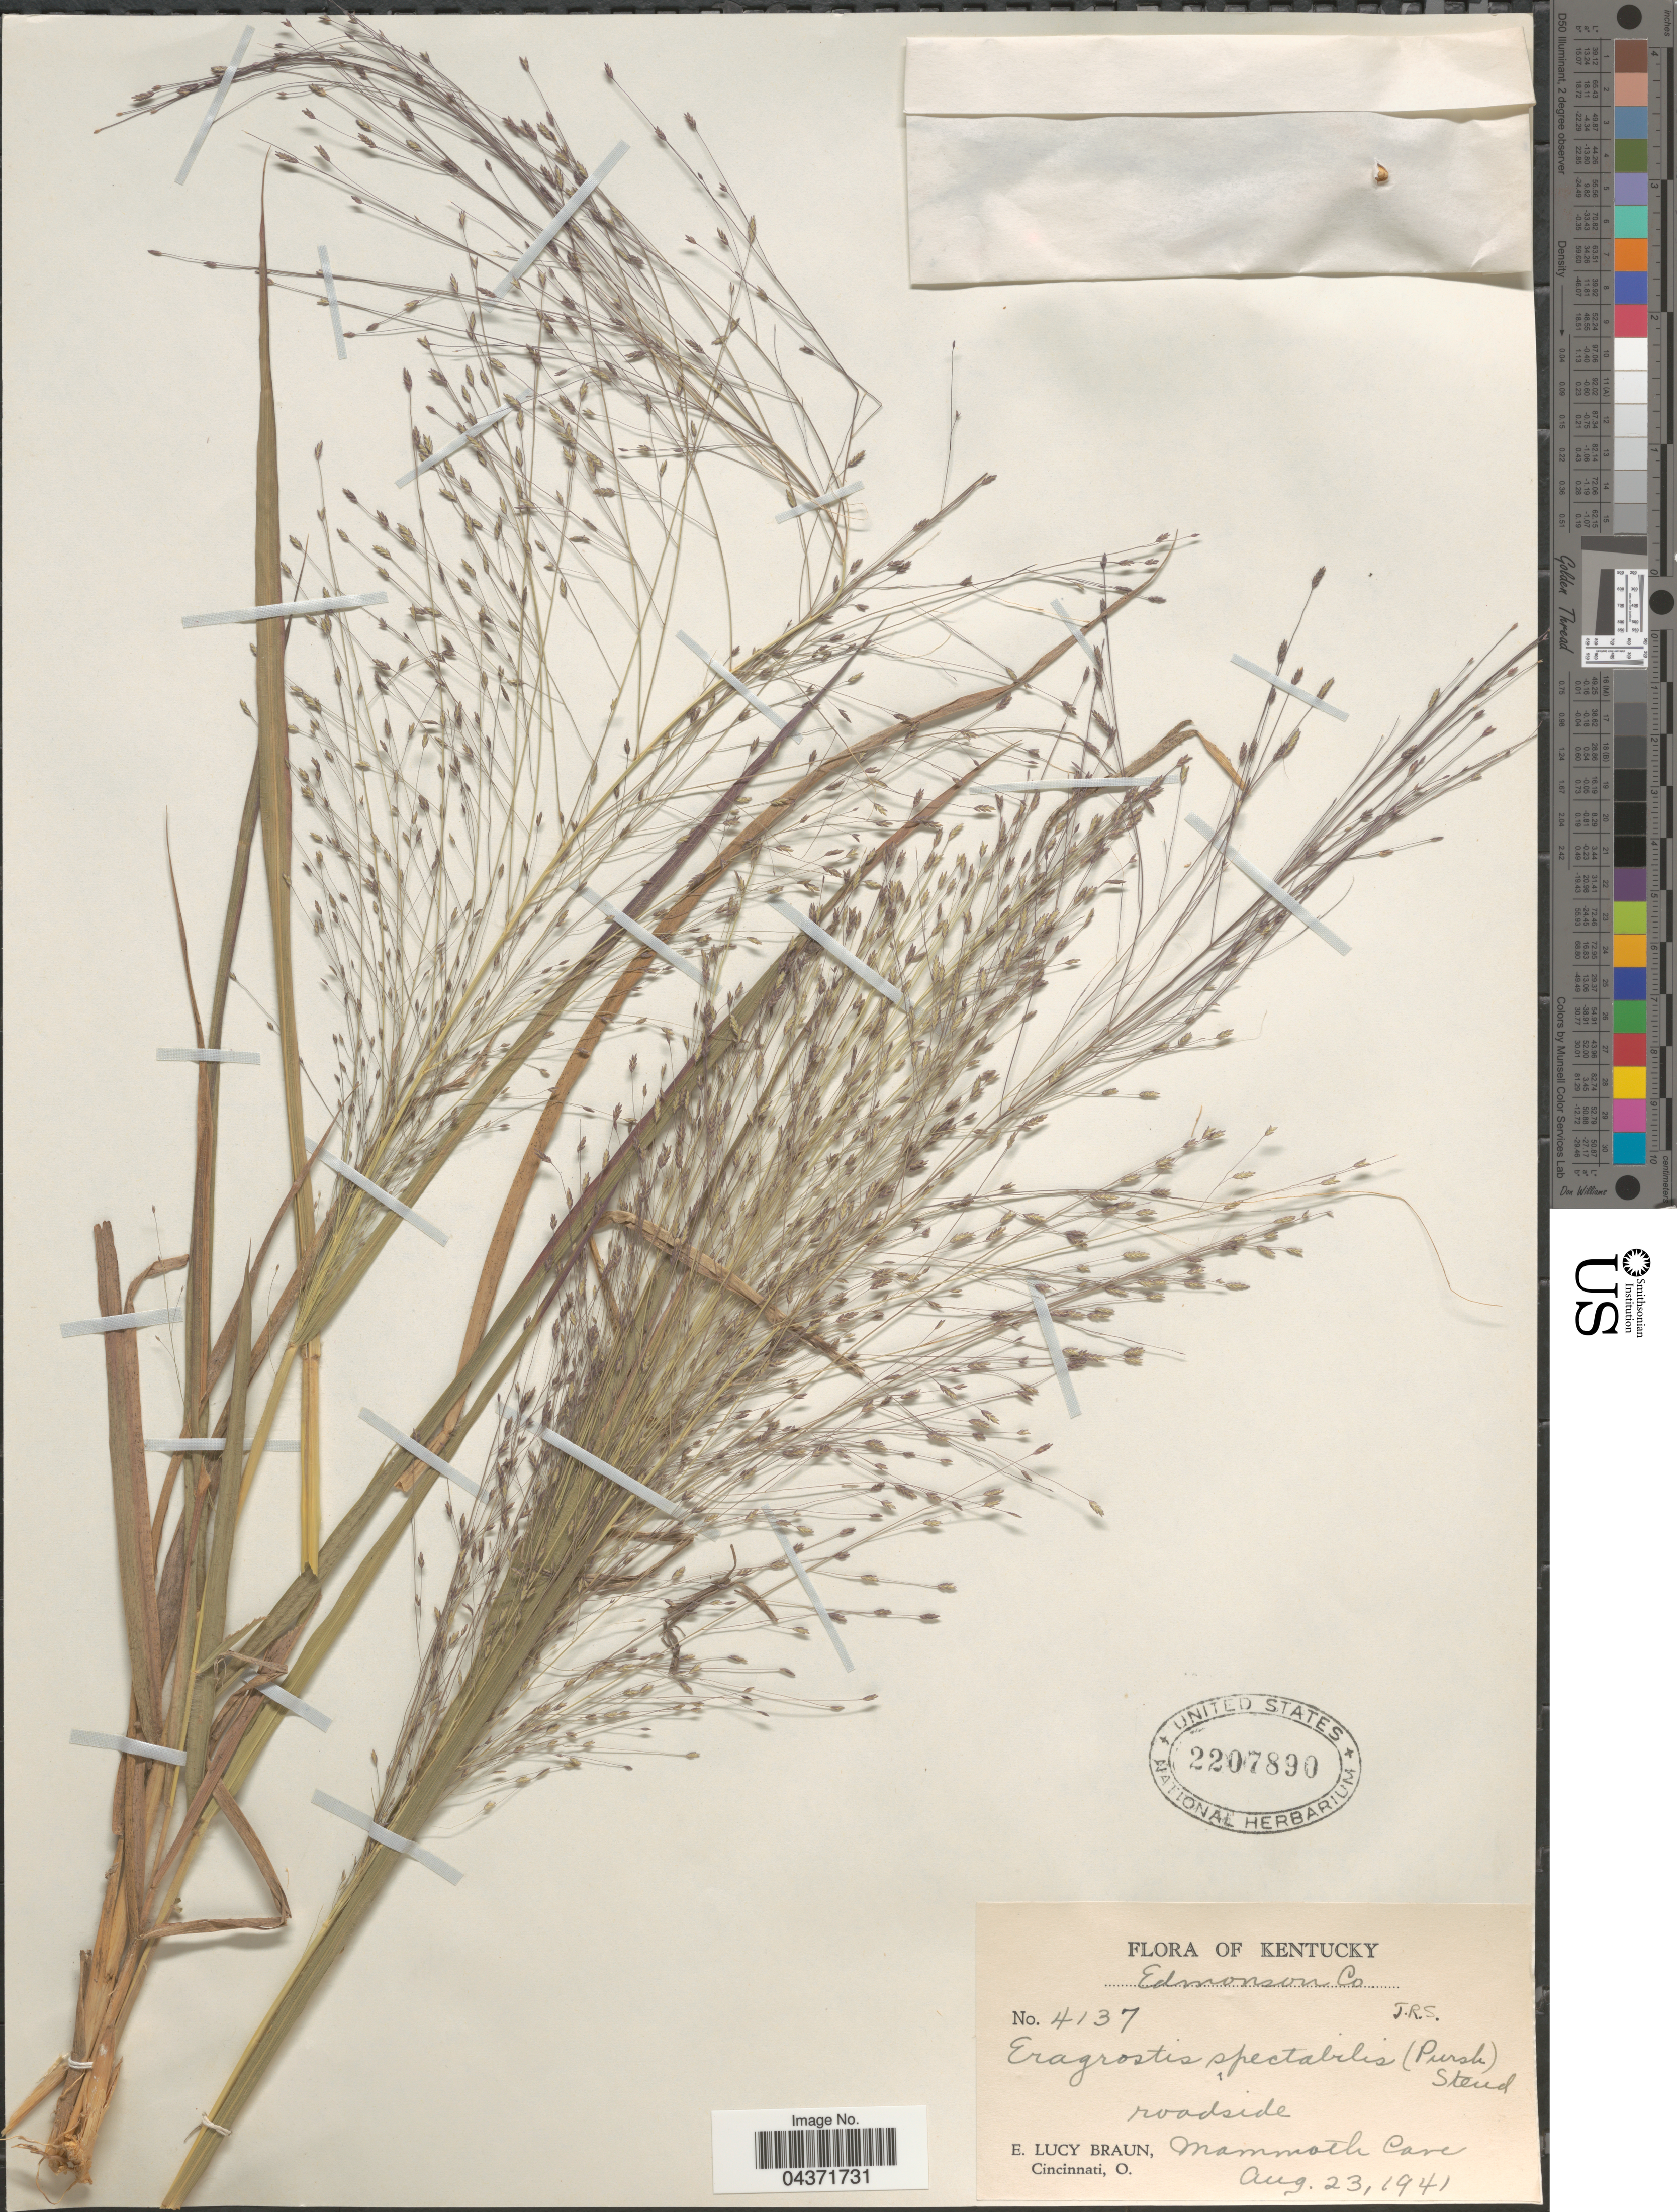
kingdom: Plantae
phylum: Tracheophyta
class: Liliopsida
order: Poales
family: Poaceae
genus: Eragrostis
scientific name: Eragrostis spectabilis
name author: (Pursh) Steud.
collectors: E. L. Braun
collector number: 4137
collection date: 1941-08-23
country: United States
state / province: Kentucky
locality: Edmonson Co. Mammoth Cave.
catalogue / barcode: US 2207890